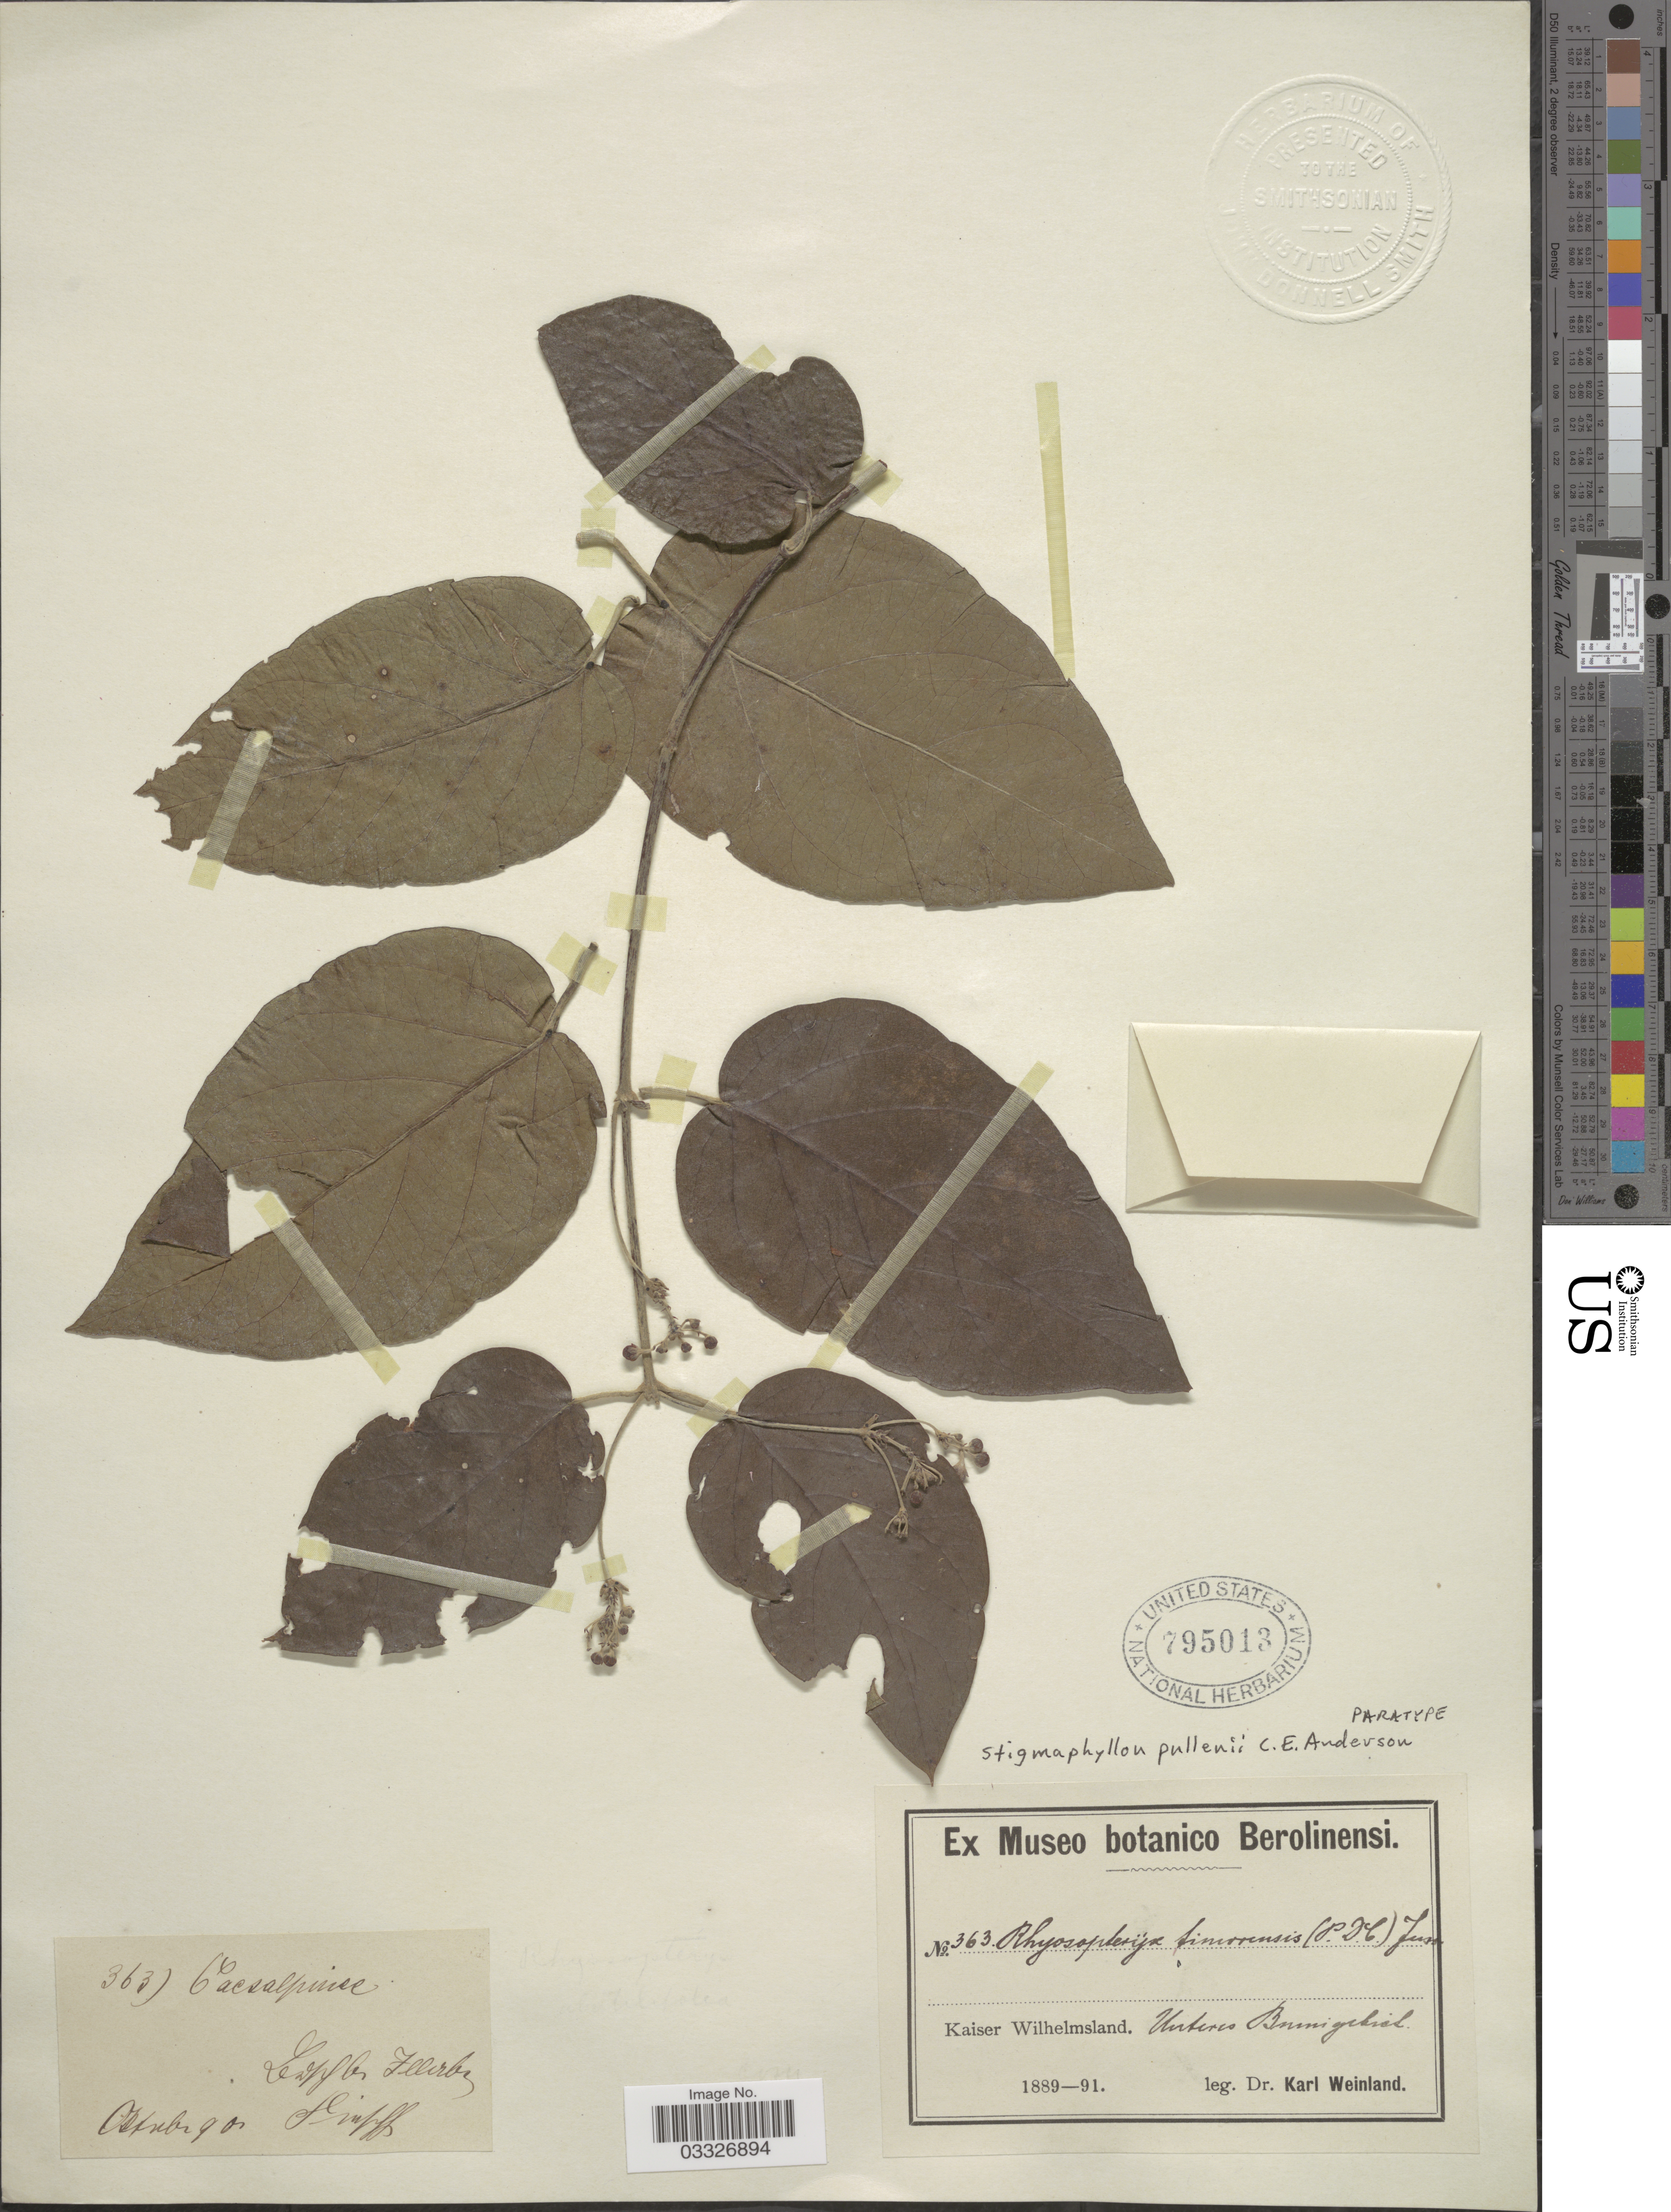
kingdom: Plantae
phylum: Tracheophyta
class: Magnoliopsida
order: Malpighiales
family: Malpighiaceae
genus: Stigmaphyllon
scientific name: Stigmaphyllon pullenii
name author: C.E. Anderson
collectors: K. Weinland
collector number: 363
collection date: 1890-10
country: Papua New Guinea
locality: Kaiser Wilhelmsland. Unteres Burngebiet. Ledfylb Fllerbz. Ostubigo. [interpreted]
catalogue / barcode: US 795013